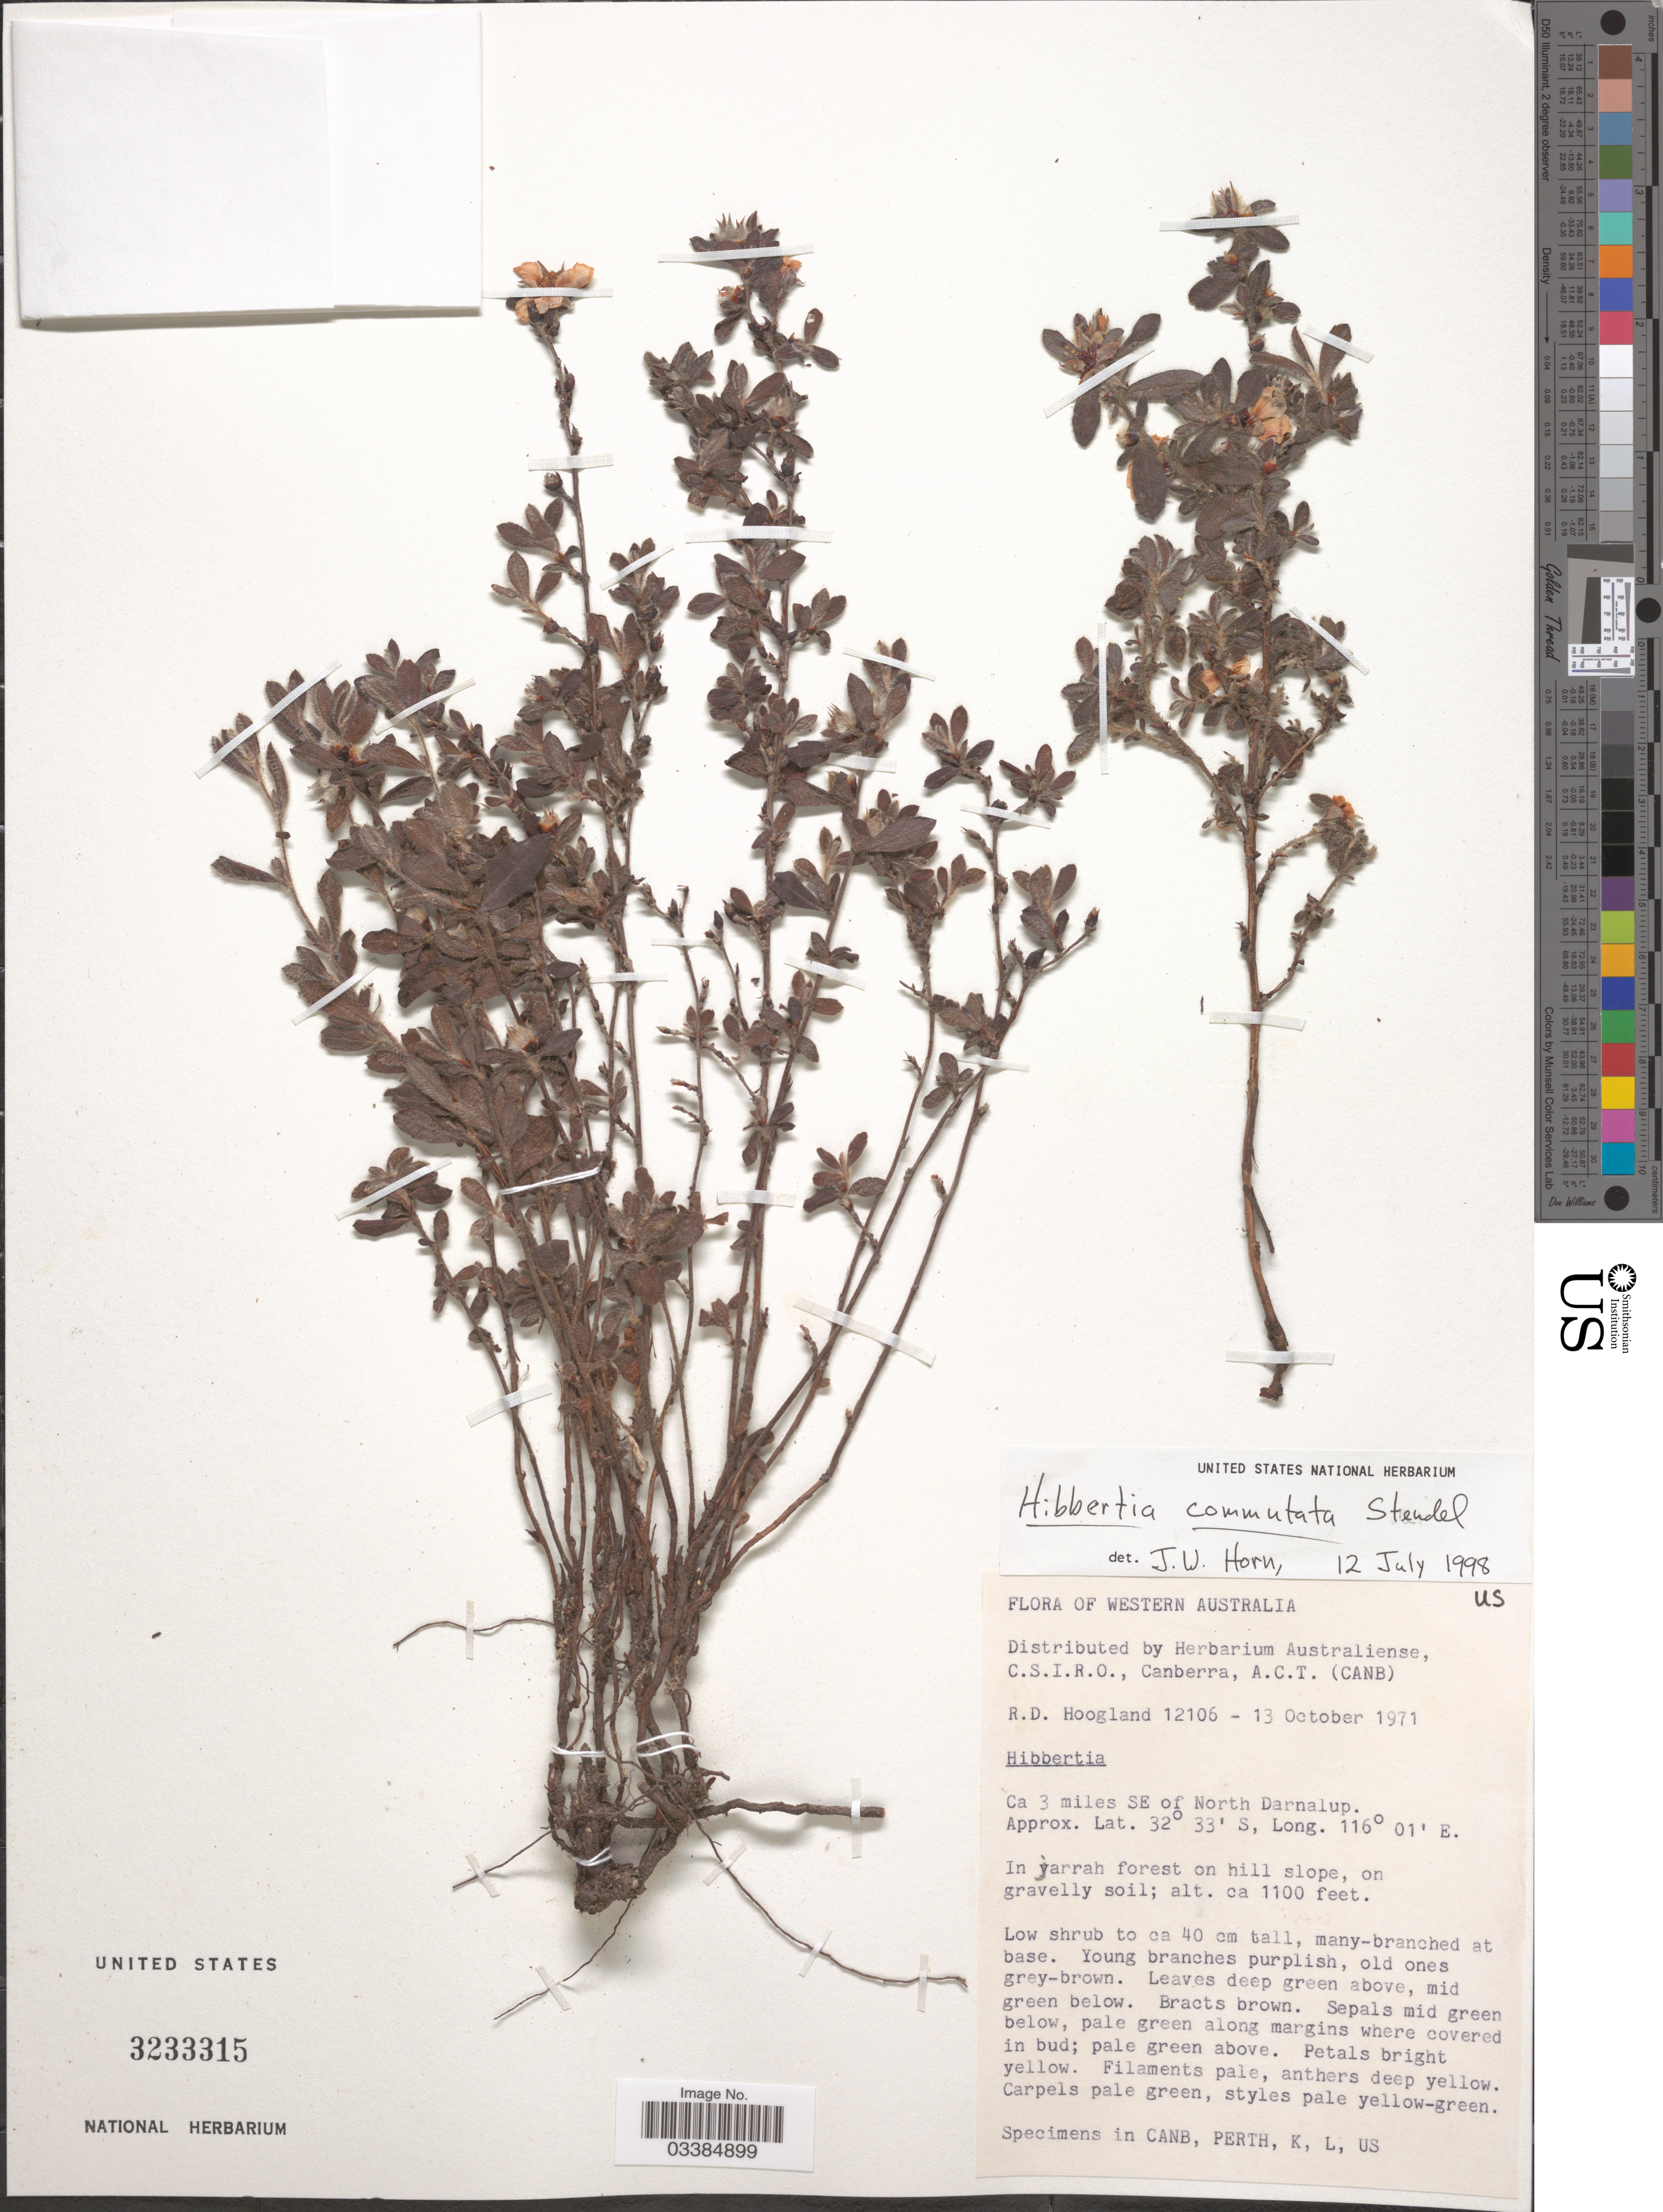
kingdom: Plantae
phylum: Tracheophyta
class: Magnoliopsida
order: Dilleniales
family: Dilleniaceae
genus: Hibbertia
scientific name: Hibbertia commutata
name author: Hook.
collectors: R. D. Hoogland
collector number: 12106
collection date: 1971-10-13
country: Australia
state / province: Western Australia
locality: Ca 3 miles SE of North Darnalup.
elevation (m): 335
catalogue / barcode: US 3233315